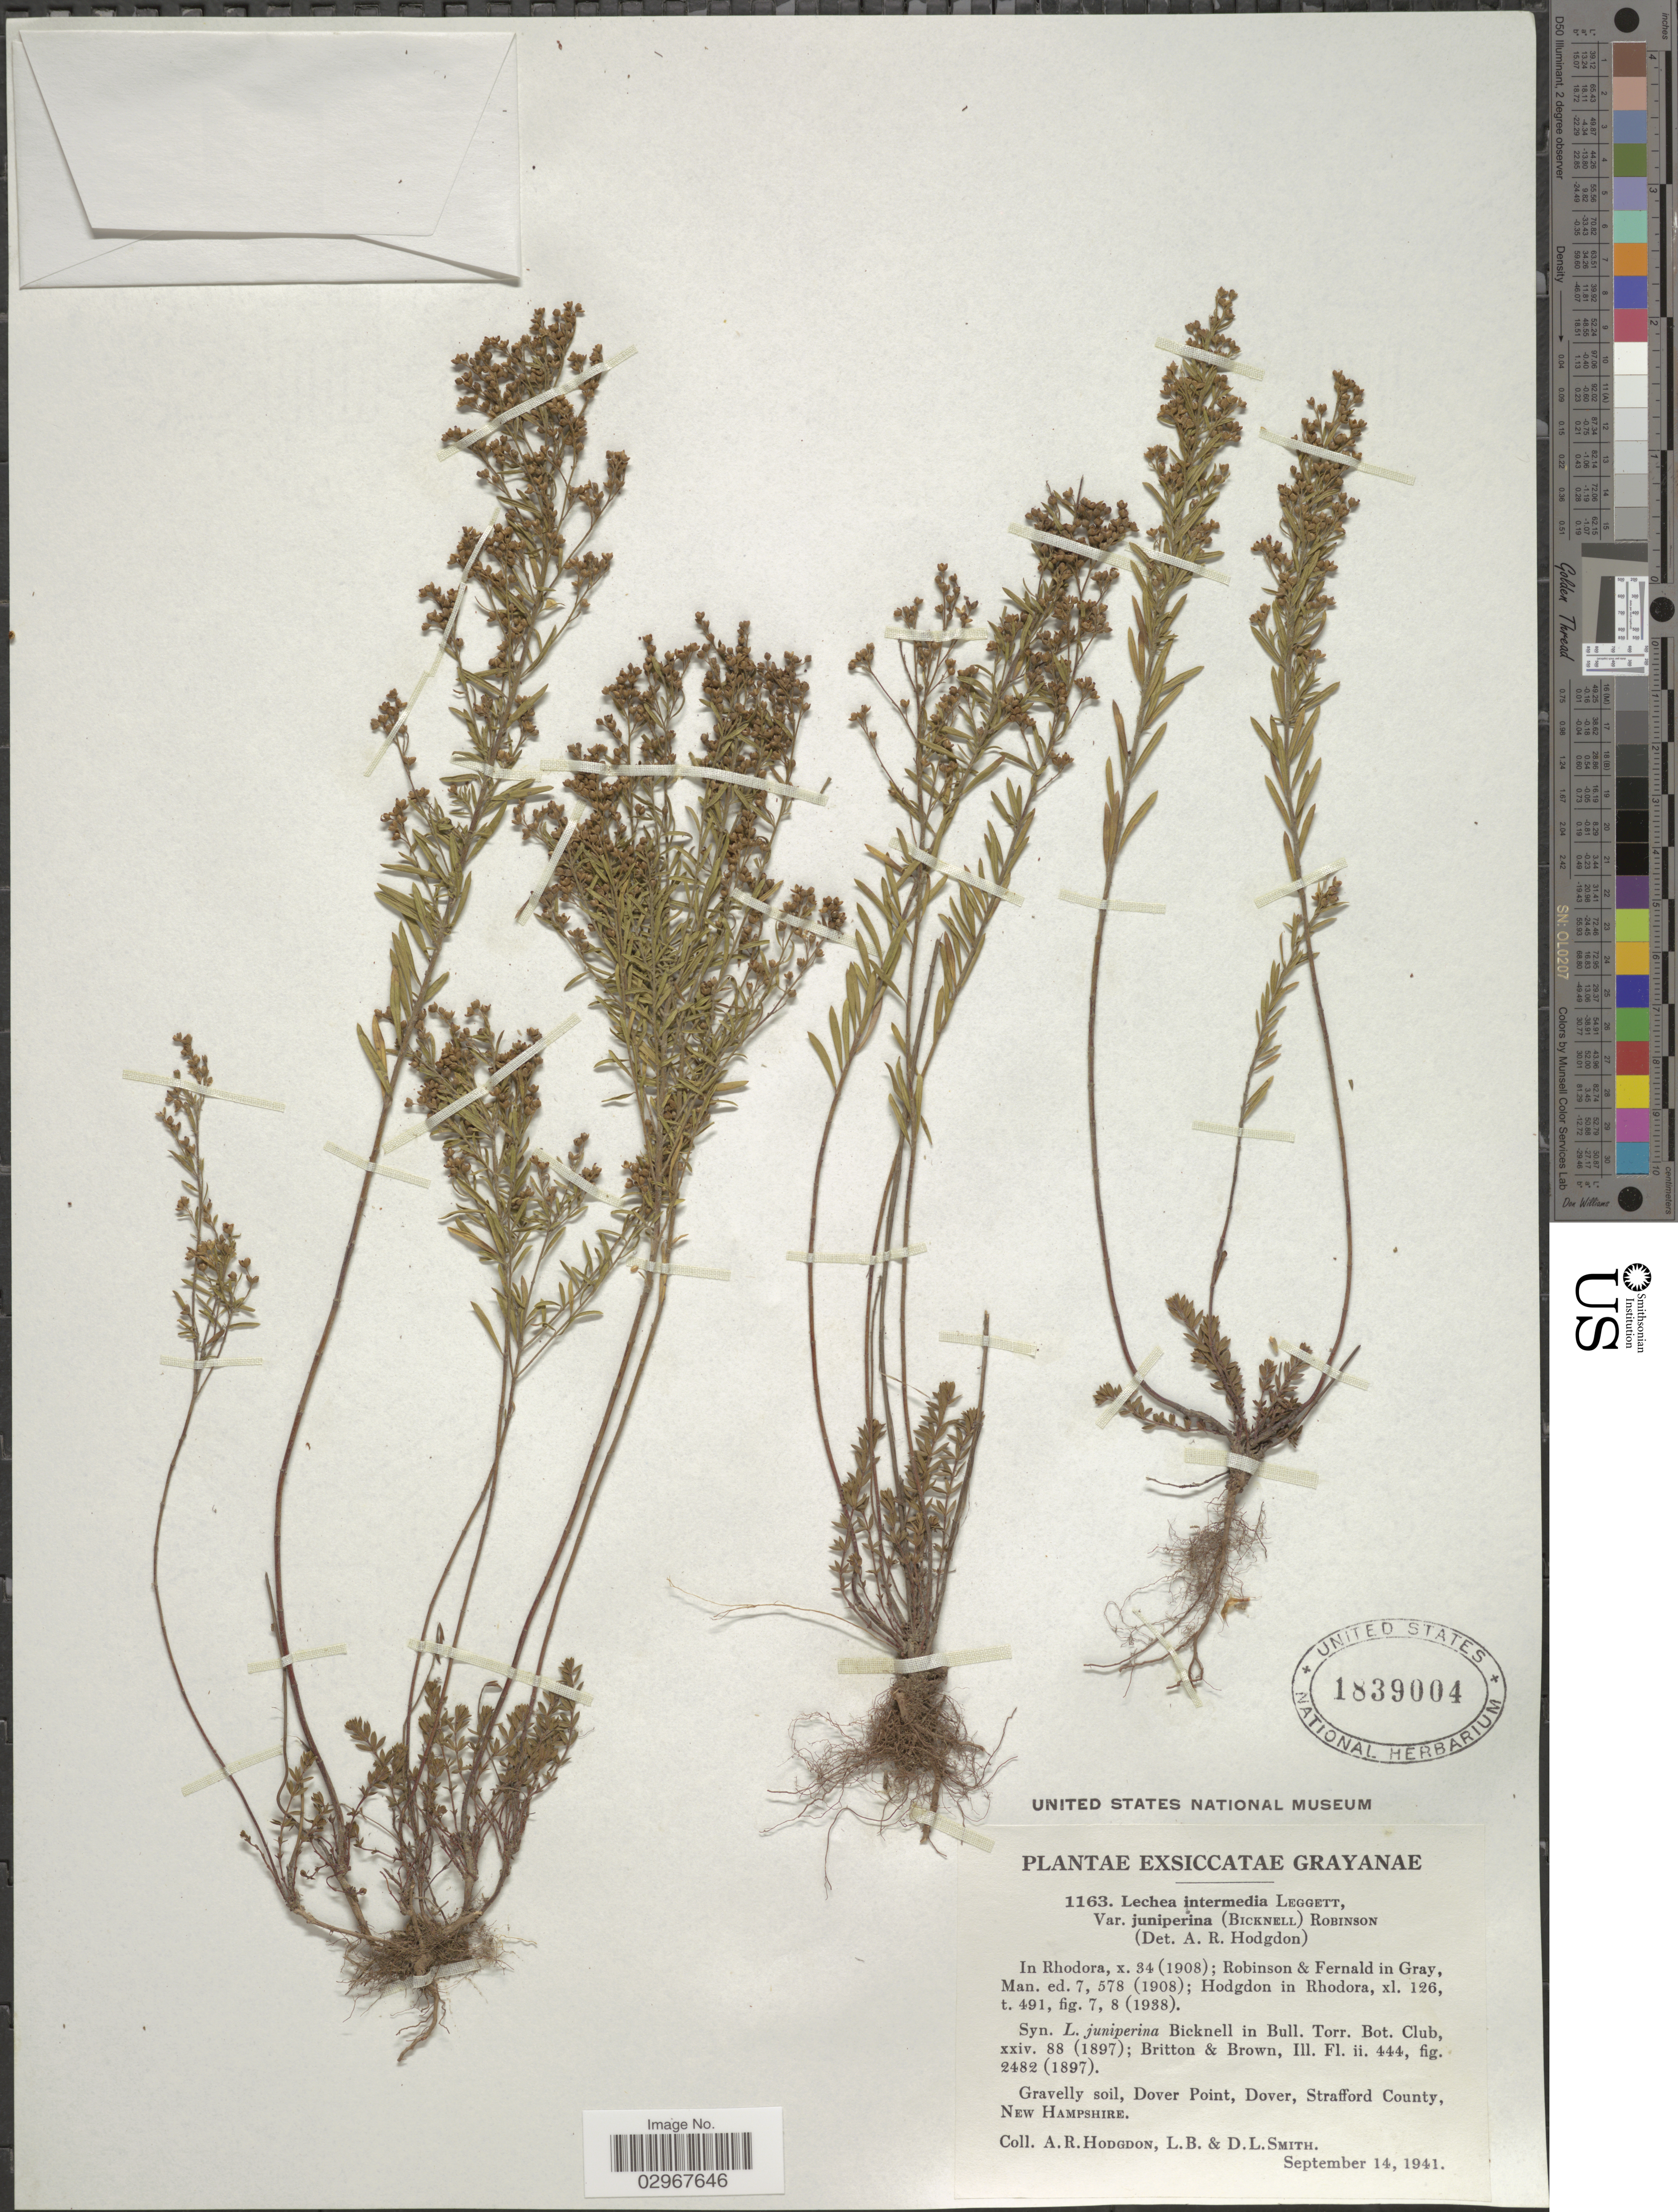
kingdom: Plantae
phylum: Tracheophyta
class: Magnoliopsida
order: Malvales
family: Cistaceae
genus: Lechea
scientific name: Lechea intermedia var. juniperina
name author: (E.P. Bicknell) B.L. Rob.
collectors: A. R. Hodgdon, L. Smith & D. L. Smith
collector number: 1163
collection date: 1941-09-14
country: United States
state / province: New Hampshire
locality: Grayanae. Dover Point, Dover, Strafford County.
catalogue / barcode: US 1839004